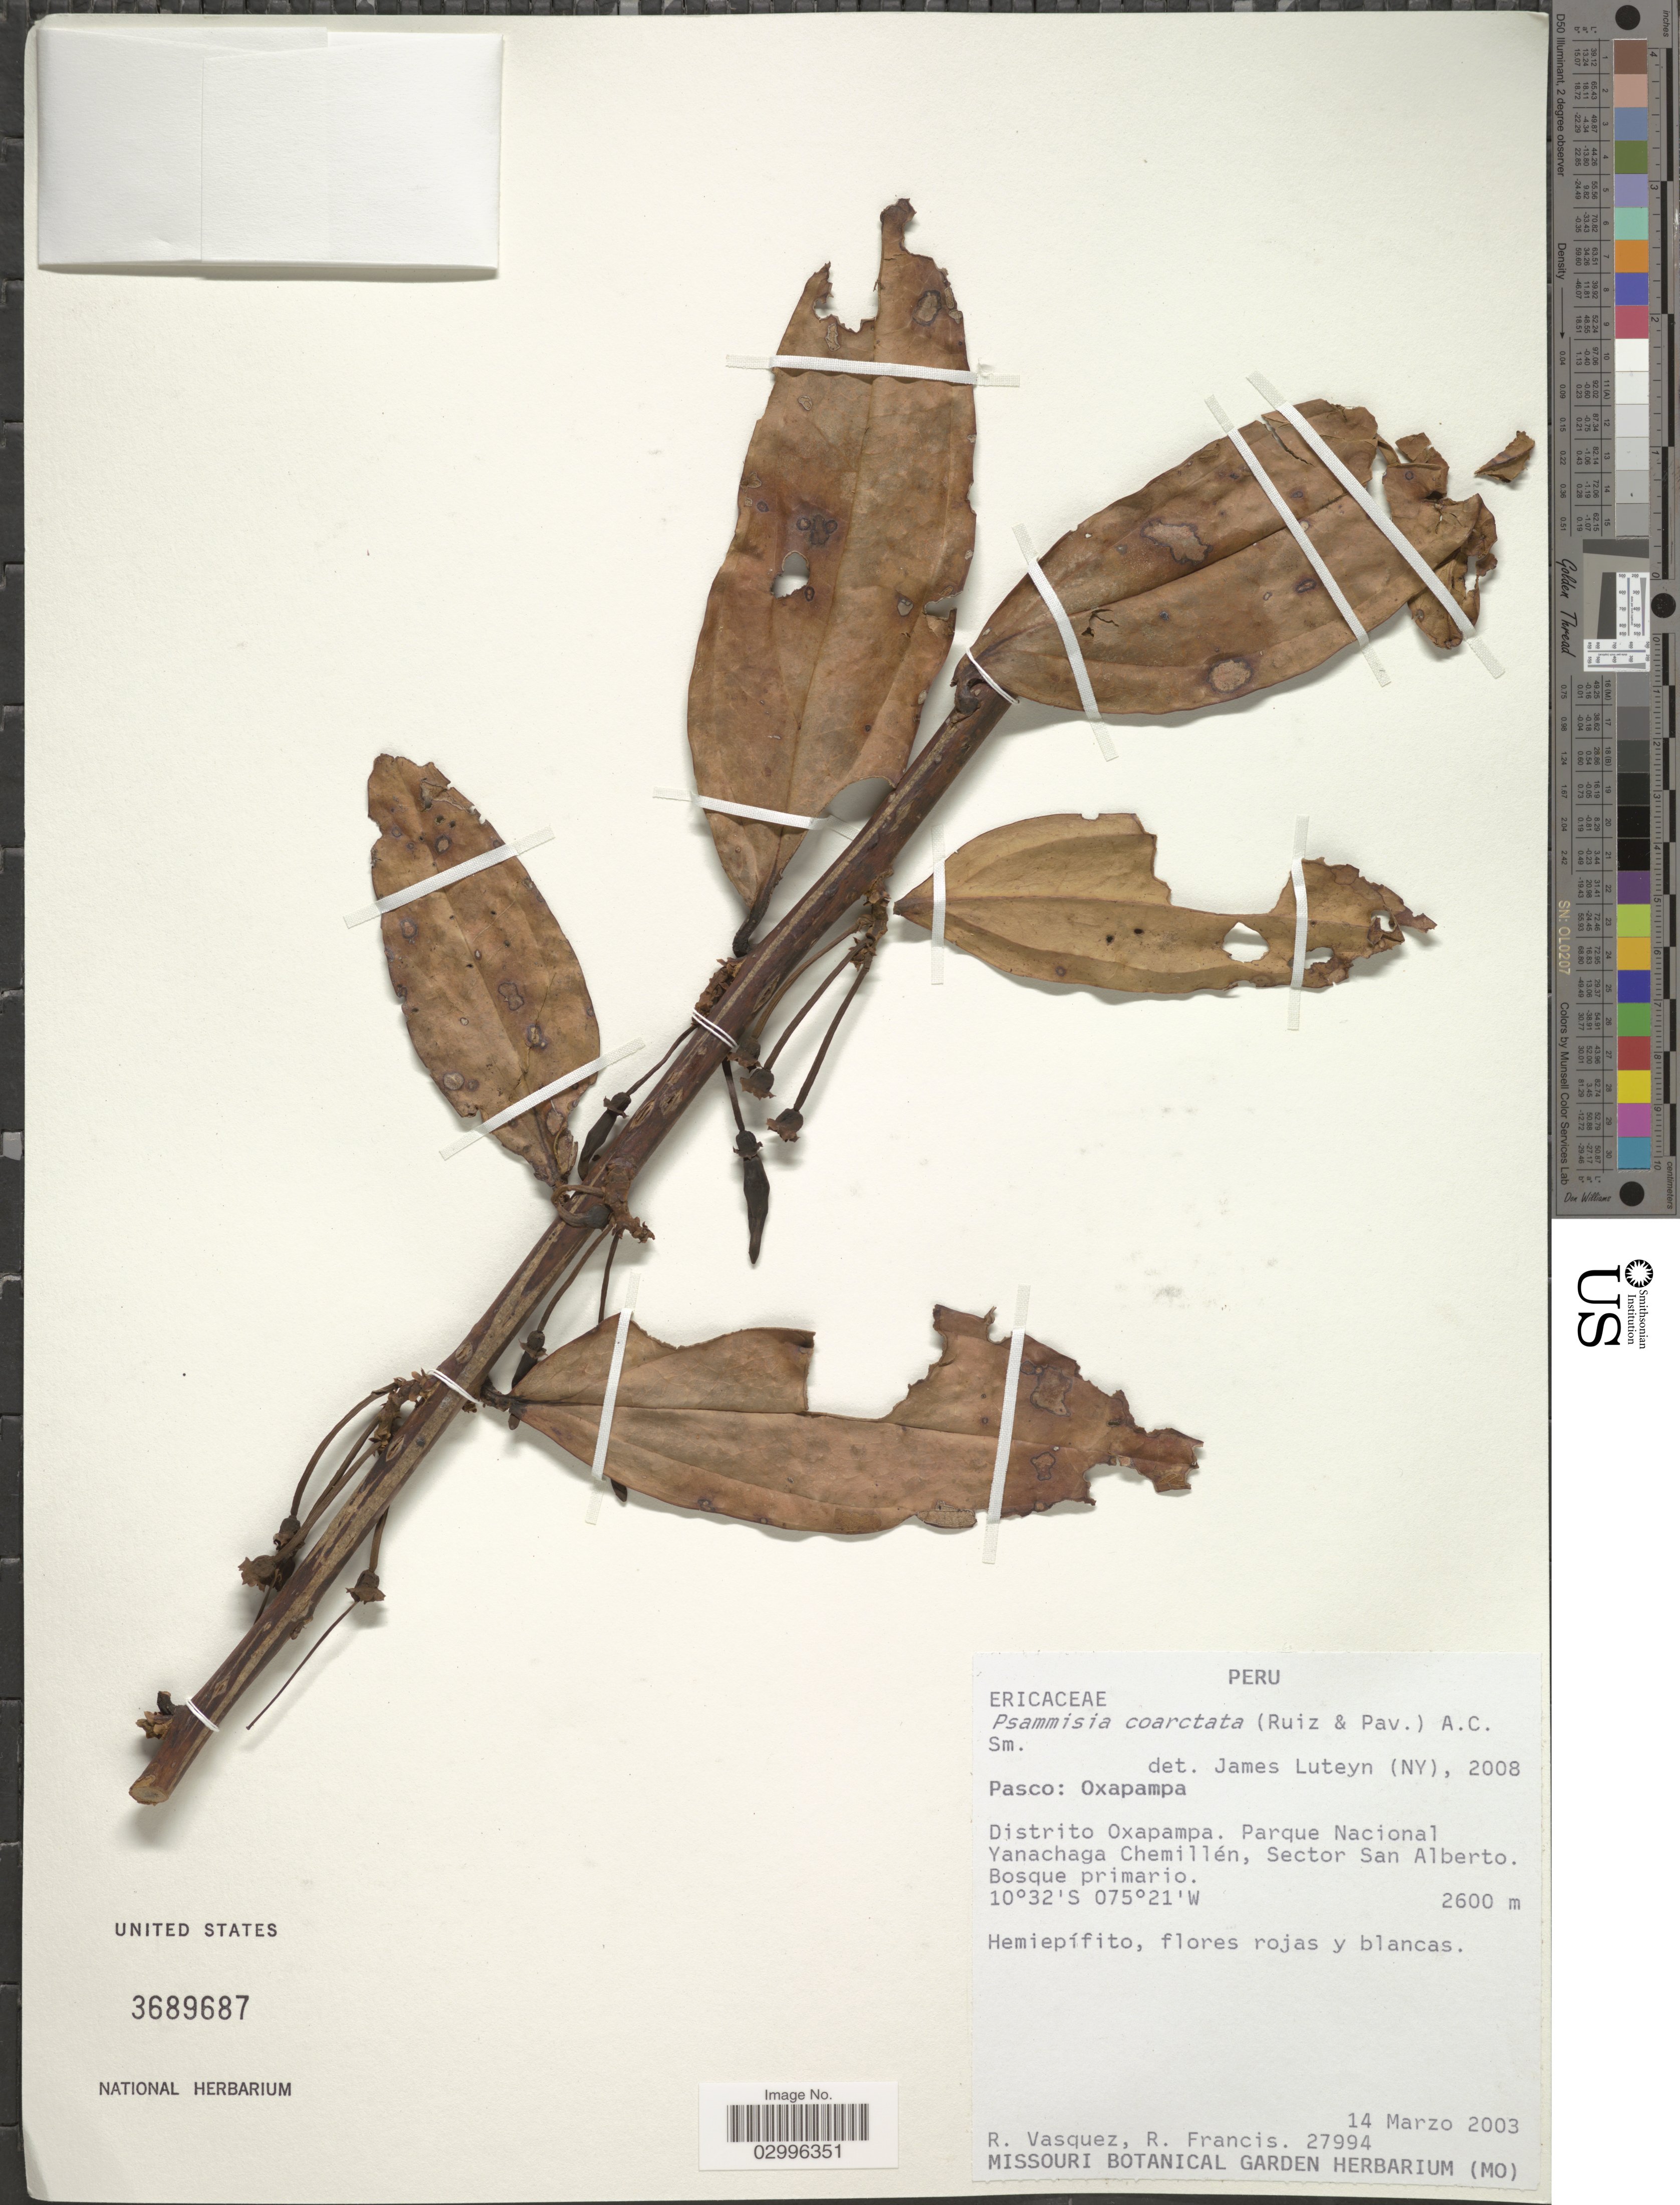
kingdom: Plantae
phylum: Tracheophyta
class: Magnoliopsida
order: Ericales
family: Ericaceae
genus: Psammisia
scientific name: Psammisia coarctata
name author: (Ruiz & Pav.) A.C. Sm.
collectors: R. Vasquez & R. Francis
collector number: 27994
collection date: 2003-03-14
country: Peru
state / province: Pasco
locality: Oxapampa. Distrito Oxapampa. Parque Nacional Yanachaga Chemillén, Sector San Alberto.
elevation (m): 2600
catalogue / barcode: US 3689687